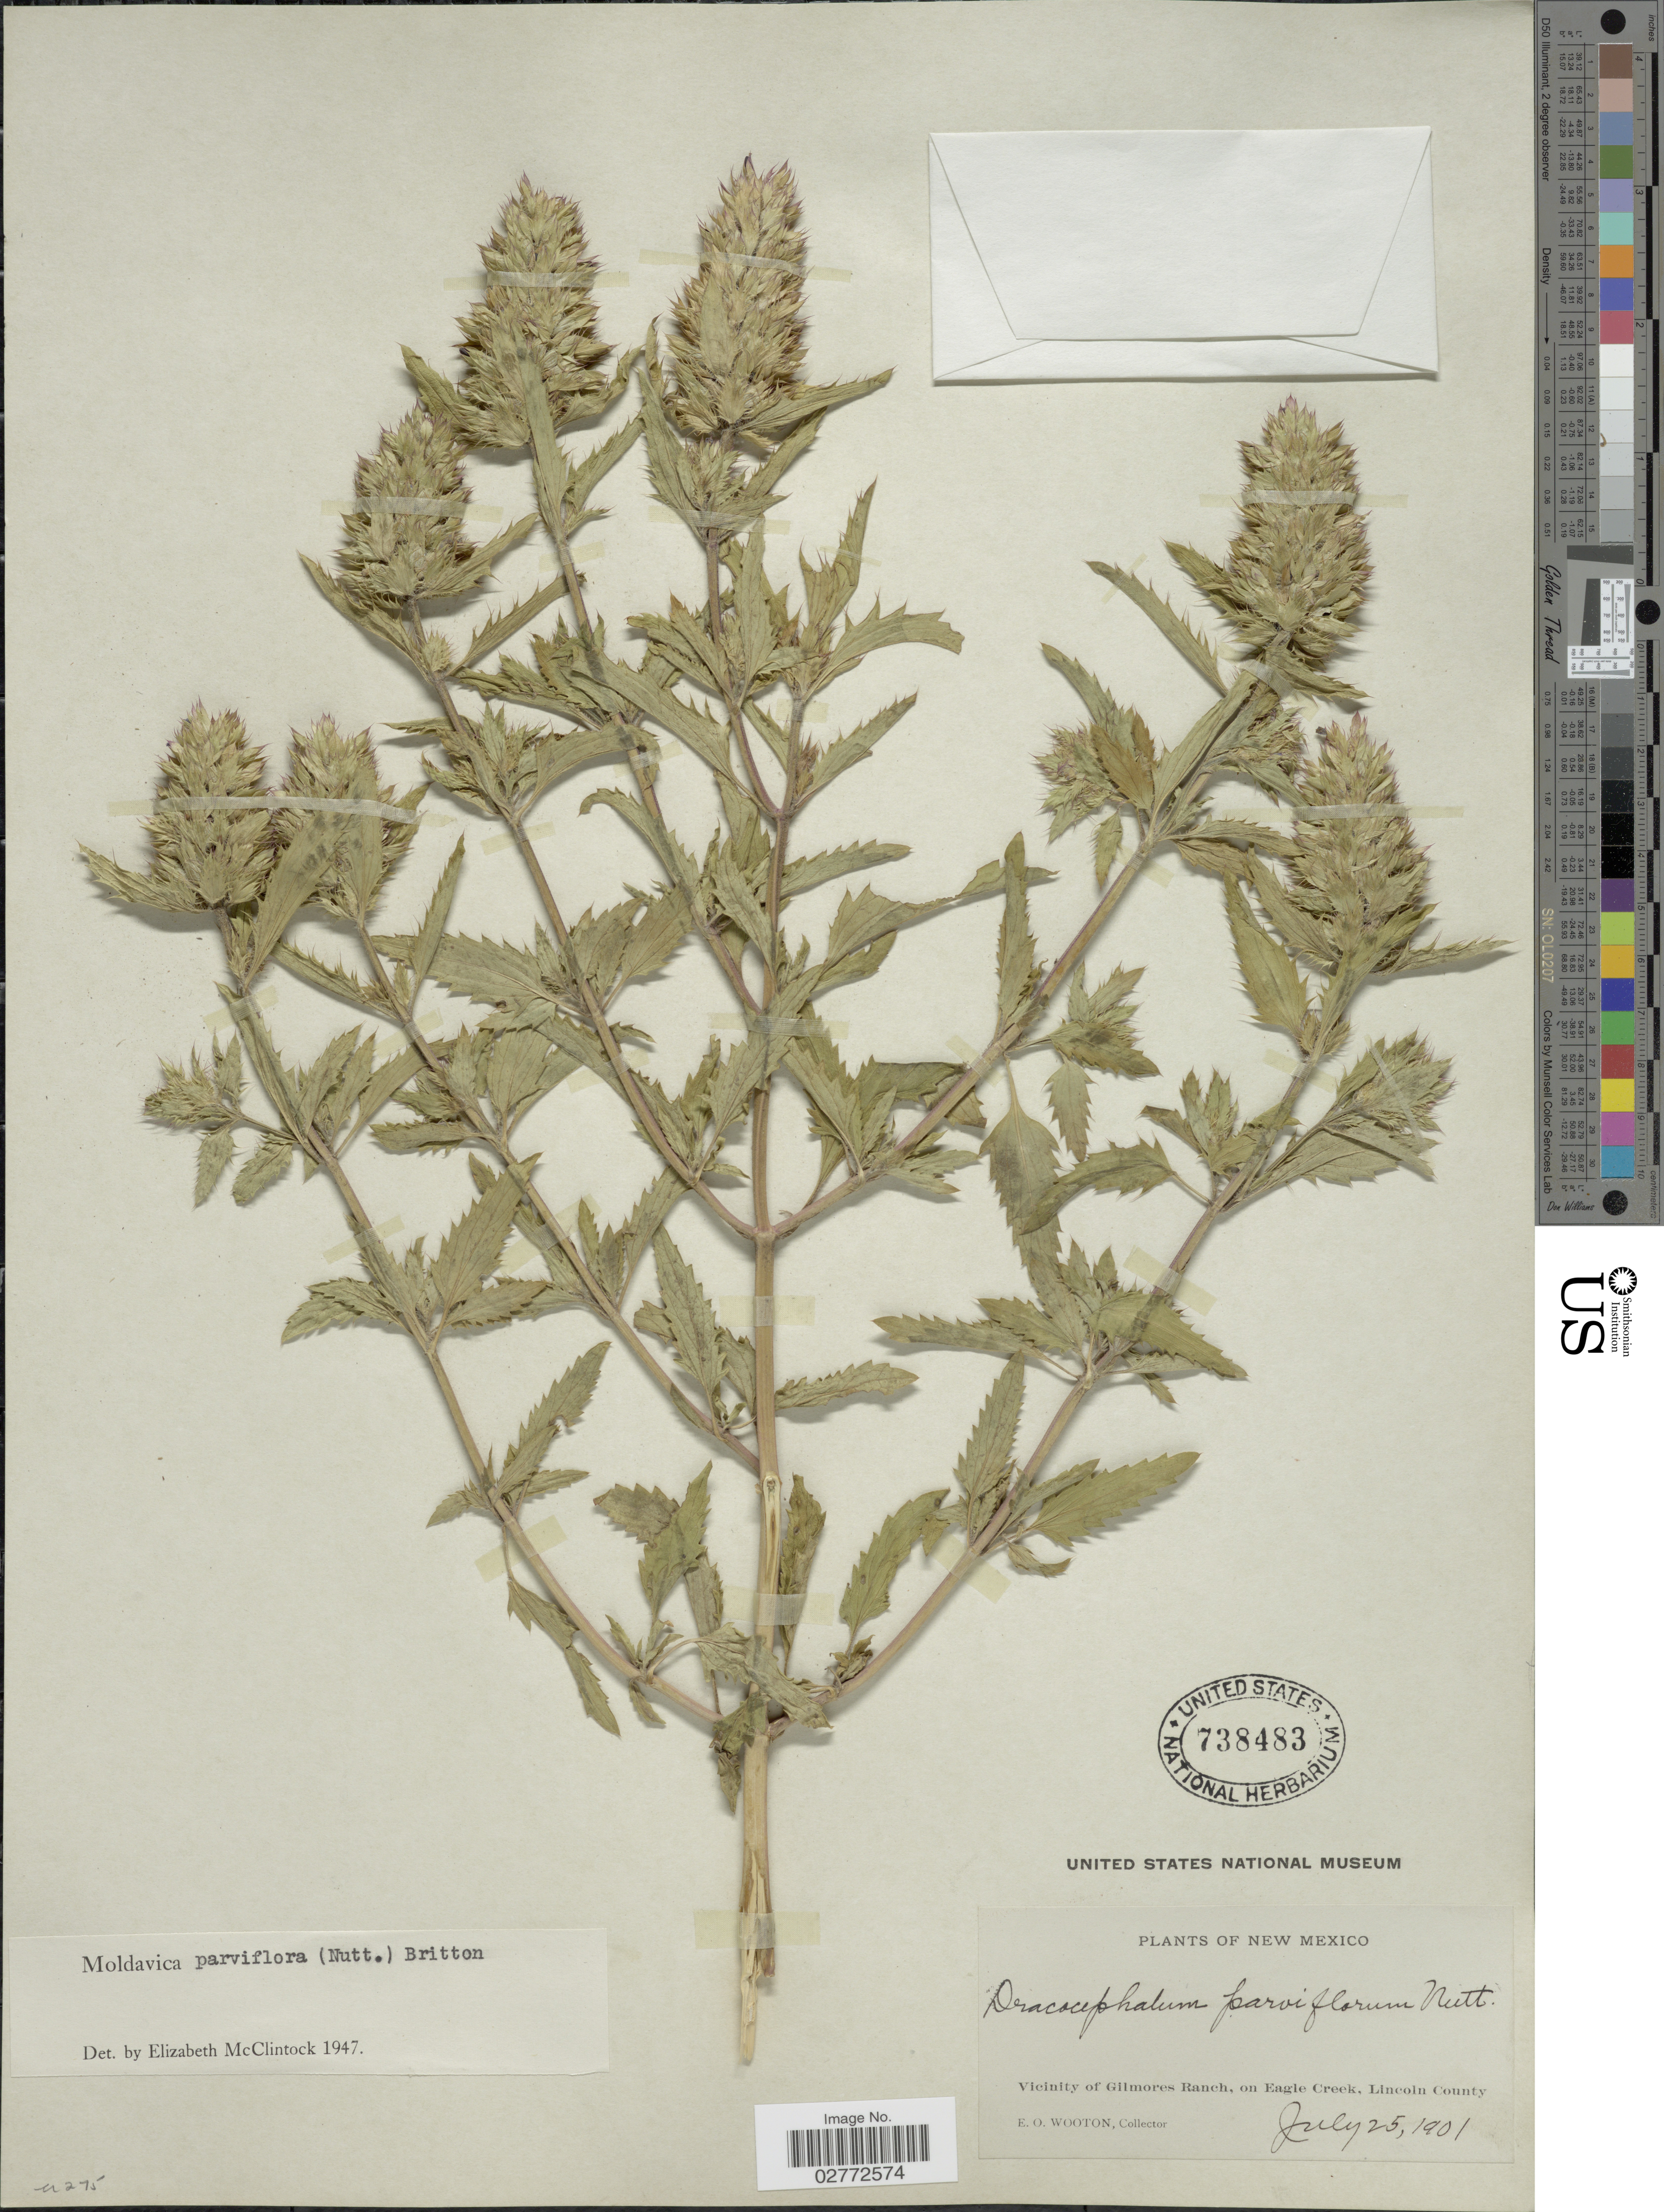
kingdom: Plantae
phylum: Tracheophyta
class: Magnoliopsida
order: Lamiales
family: Lamiaceae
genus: Dracocephalum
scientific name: Dracocephalum parviflorum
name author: Nutt.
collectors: E. O. Wooton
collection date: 1901-07-25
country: United States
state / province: New Mexico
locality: Vicinity of Gilmores Ranch, on Eagle Creek, Lincoln County.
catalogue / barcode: US 738483